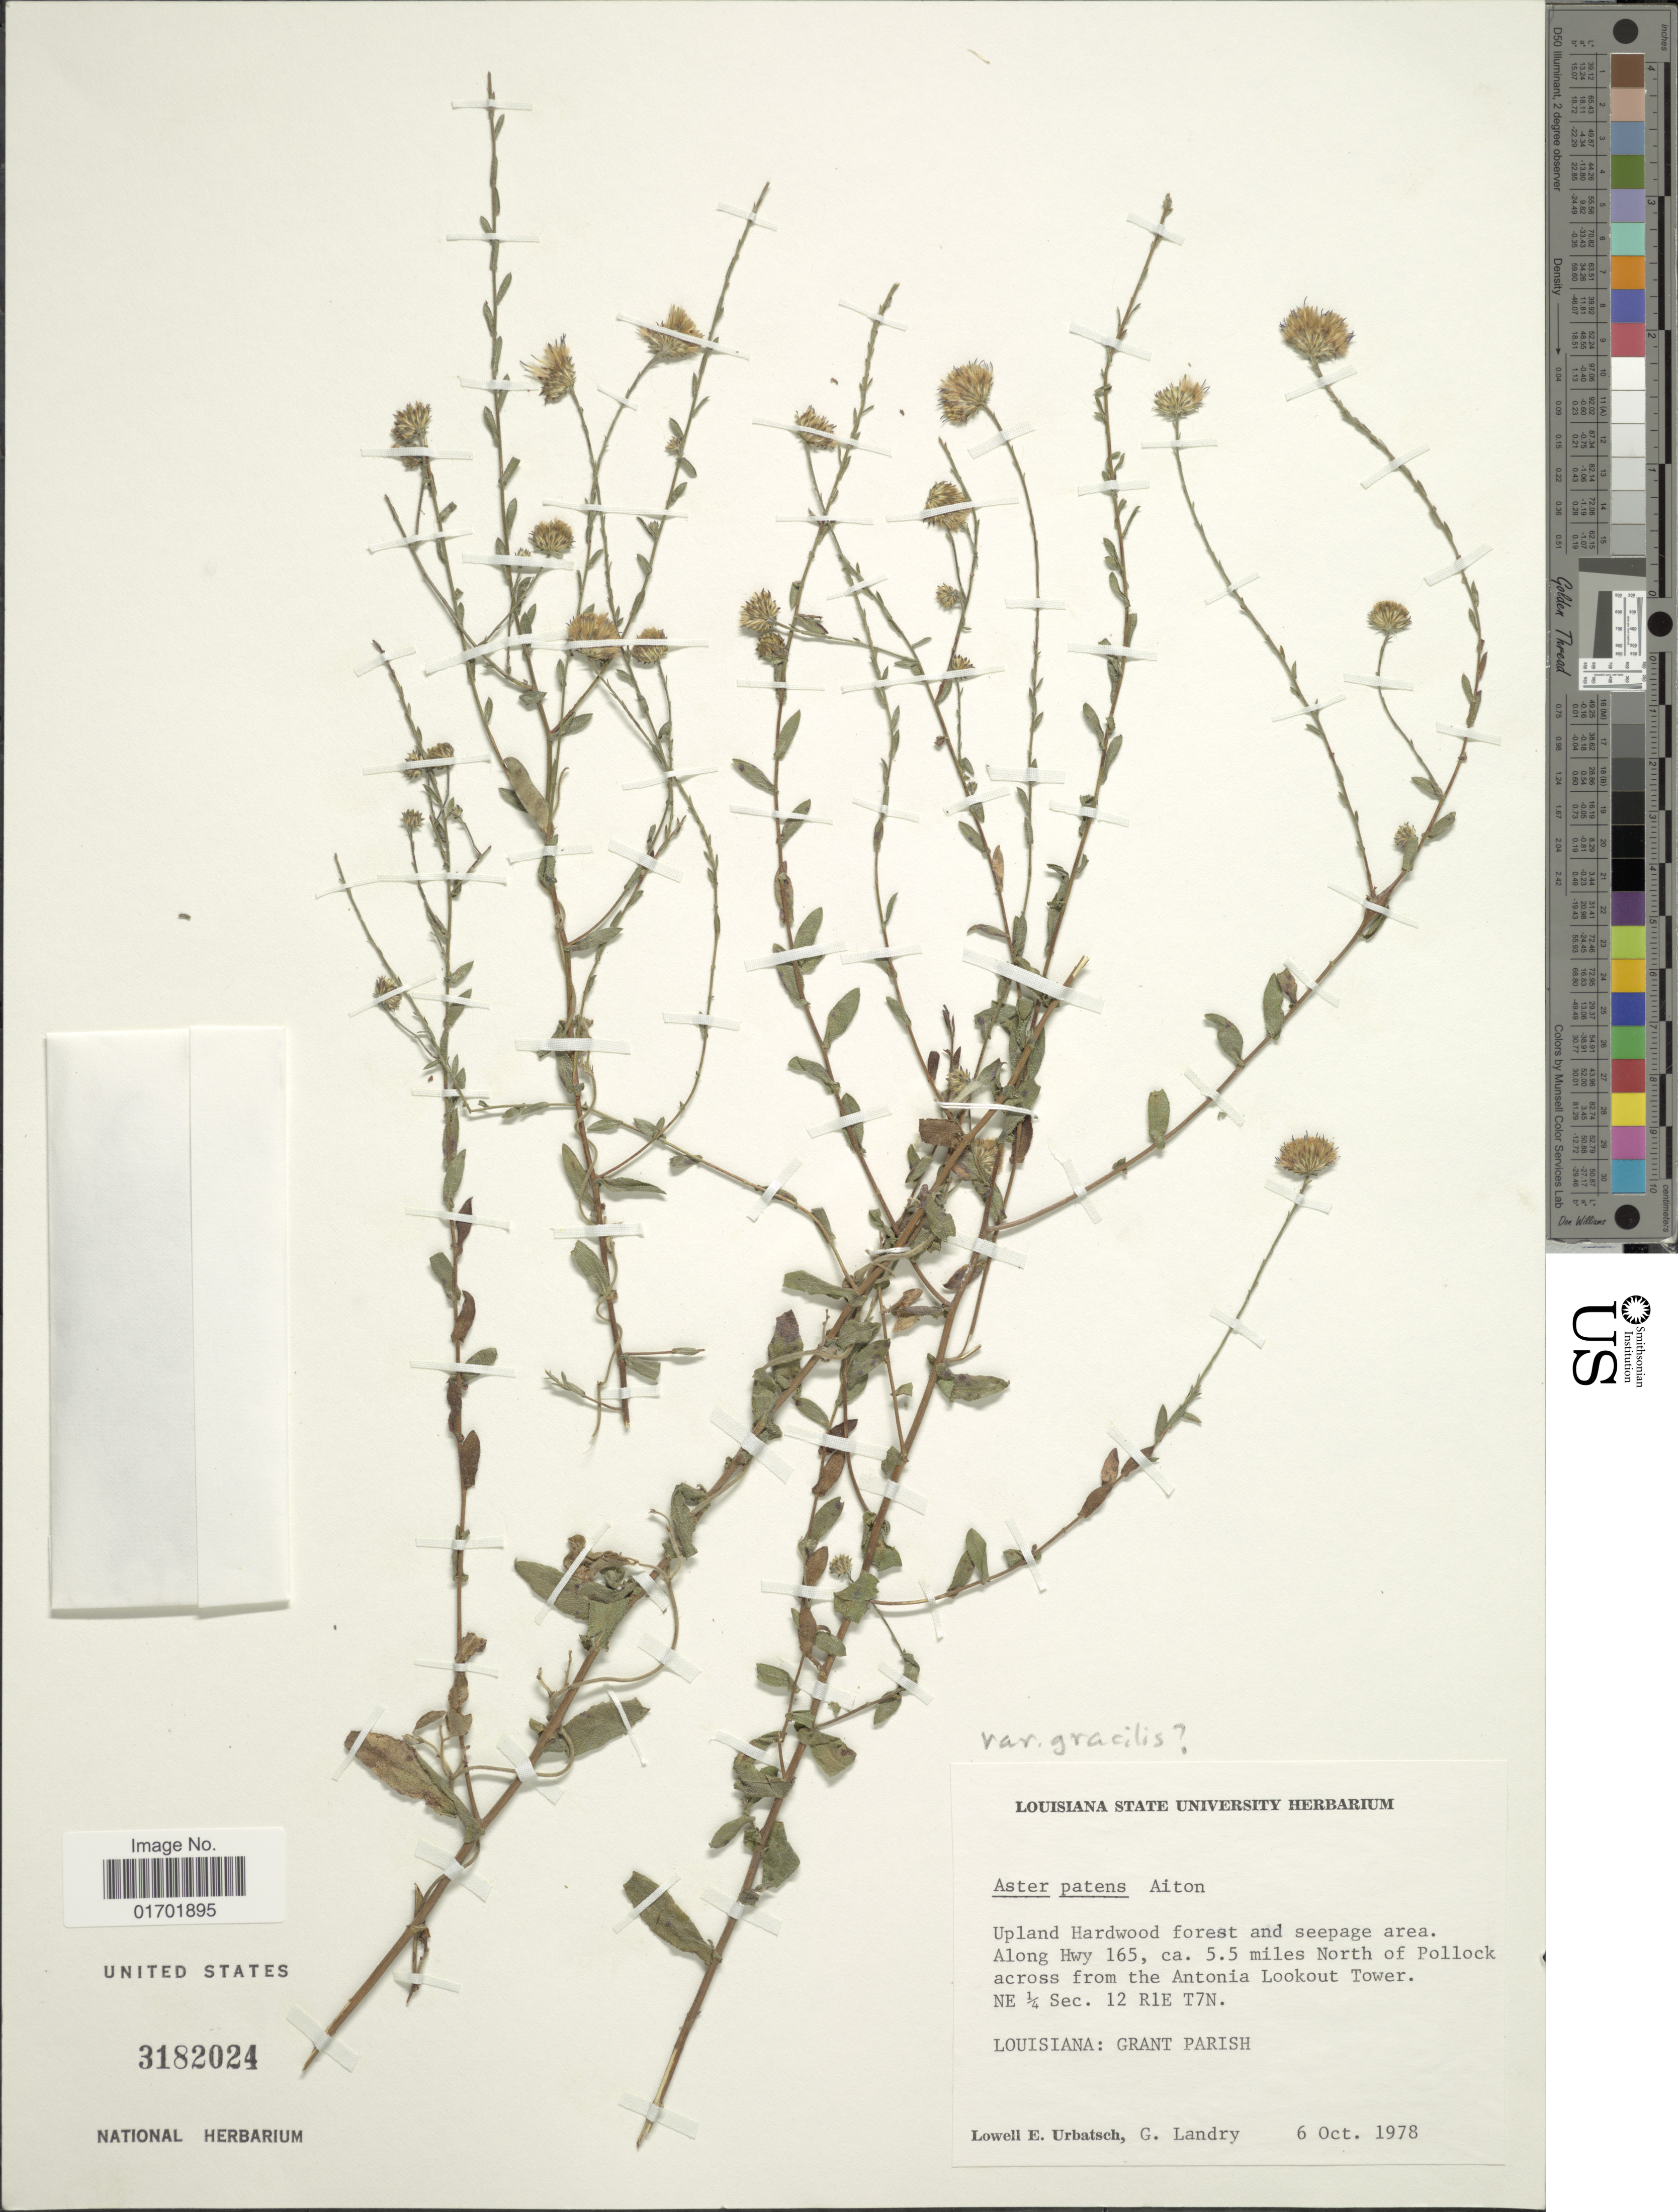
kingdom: Plantae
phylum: Tracheophyta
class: Magnoliopsida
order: Asterales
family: Asteraceae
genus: Symphyotrichum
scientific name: Symphyotrichum patens var. gracile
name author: (Hook.) G.L. Nesom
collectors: L. Urbatsch & G. Landry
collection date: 1978-10-06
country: United States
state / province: Louisiana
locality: Grant Parish, along Hwy 165, ca. 5.5 miles North of Pollocj across from the Antonia Lookout Tower. NE 1/4 Sec.12 R1E T7N.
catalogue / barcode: US 3182024